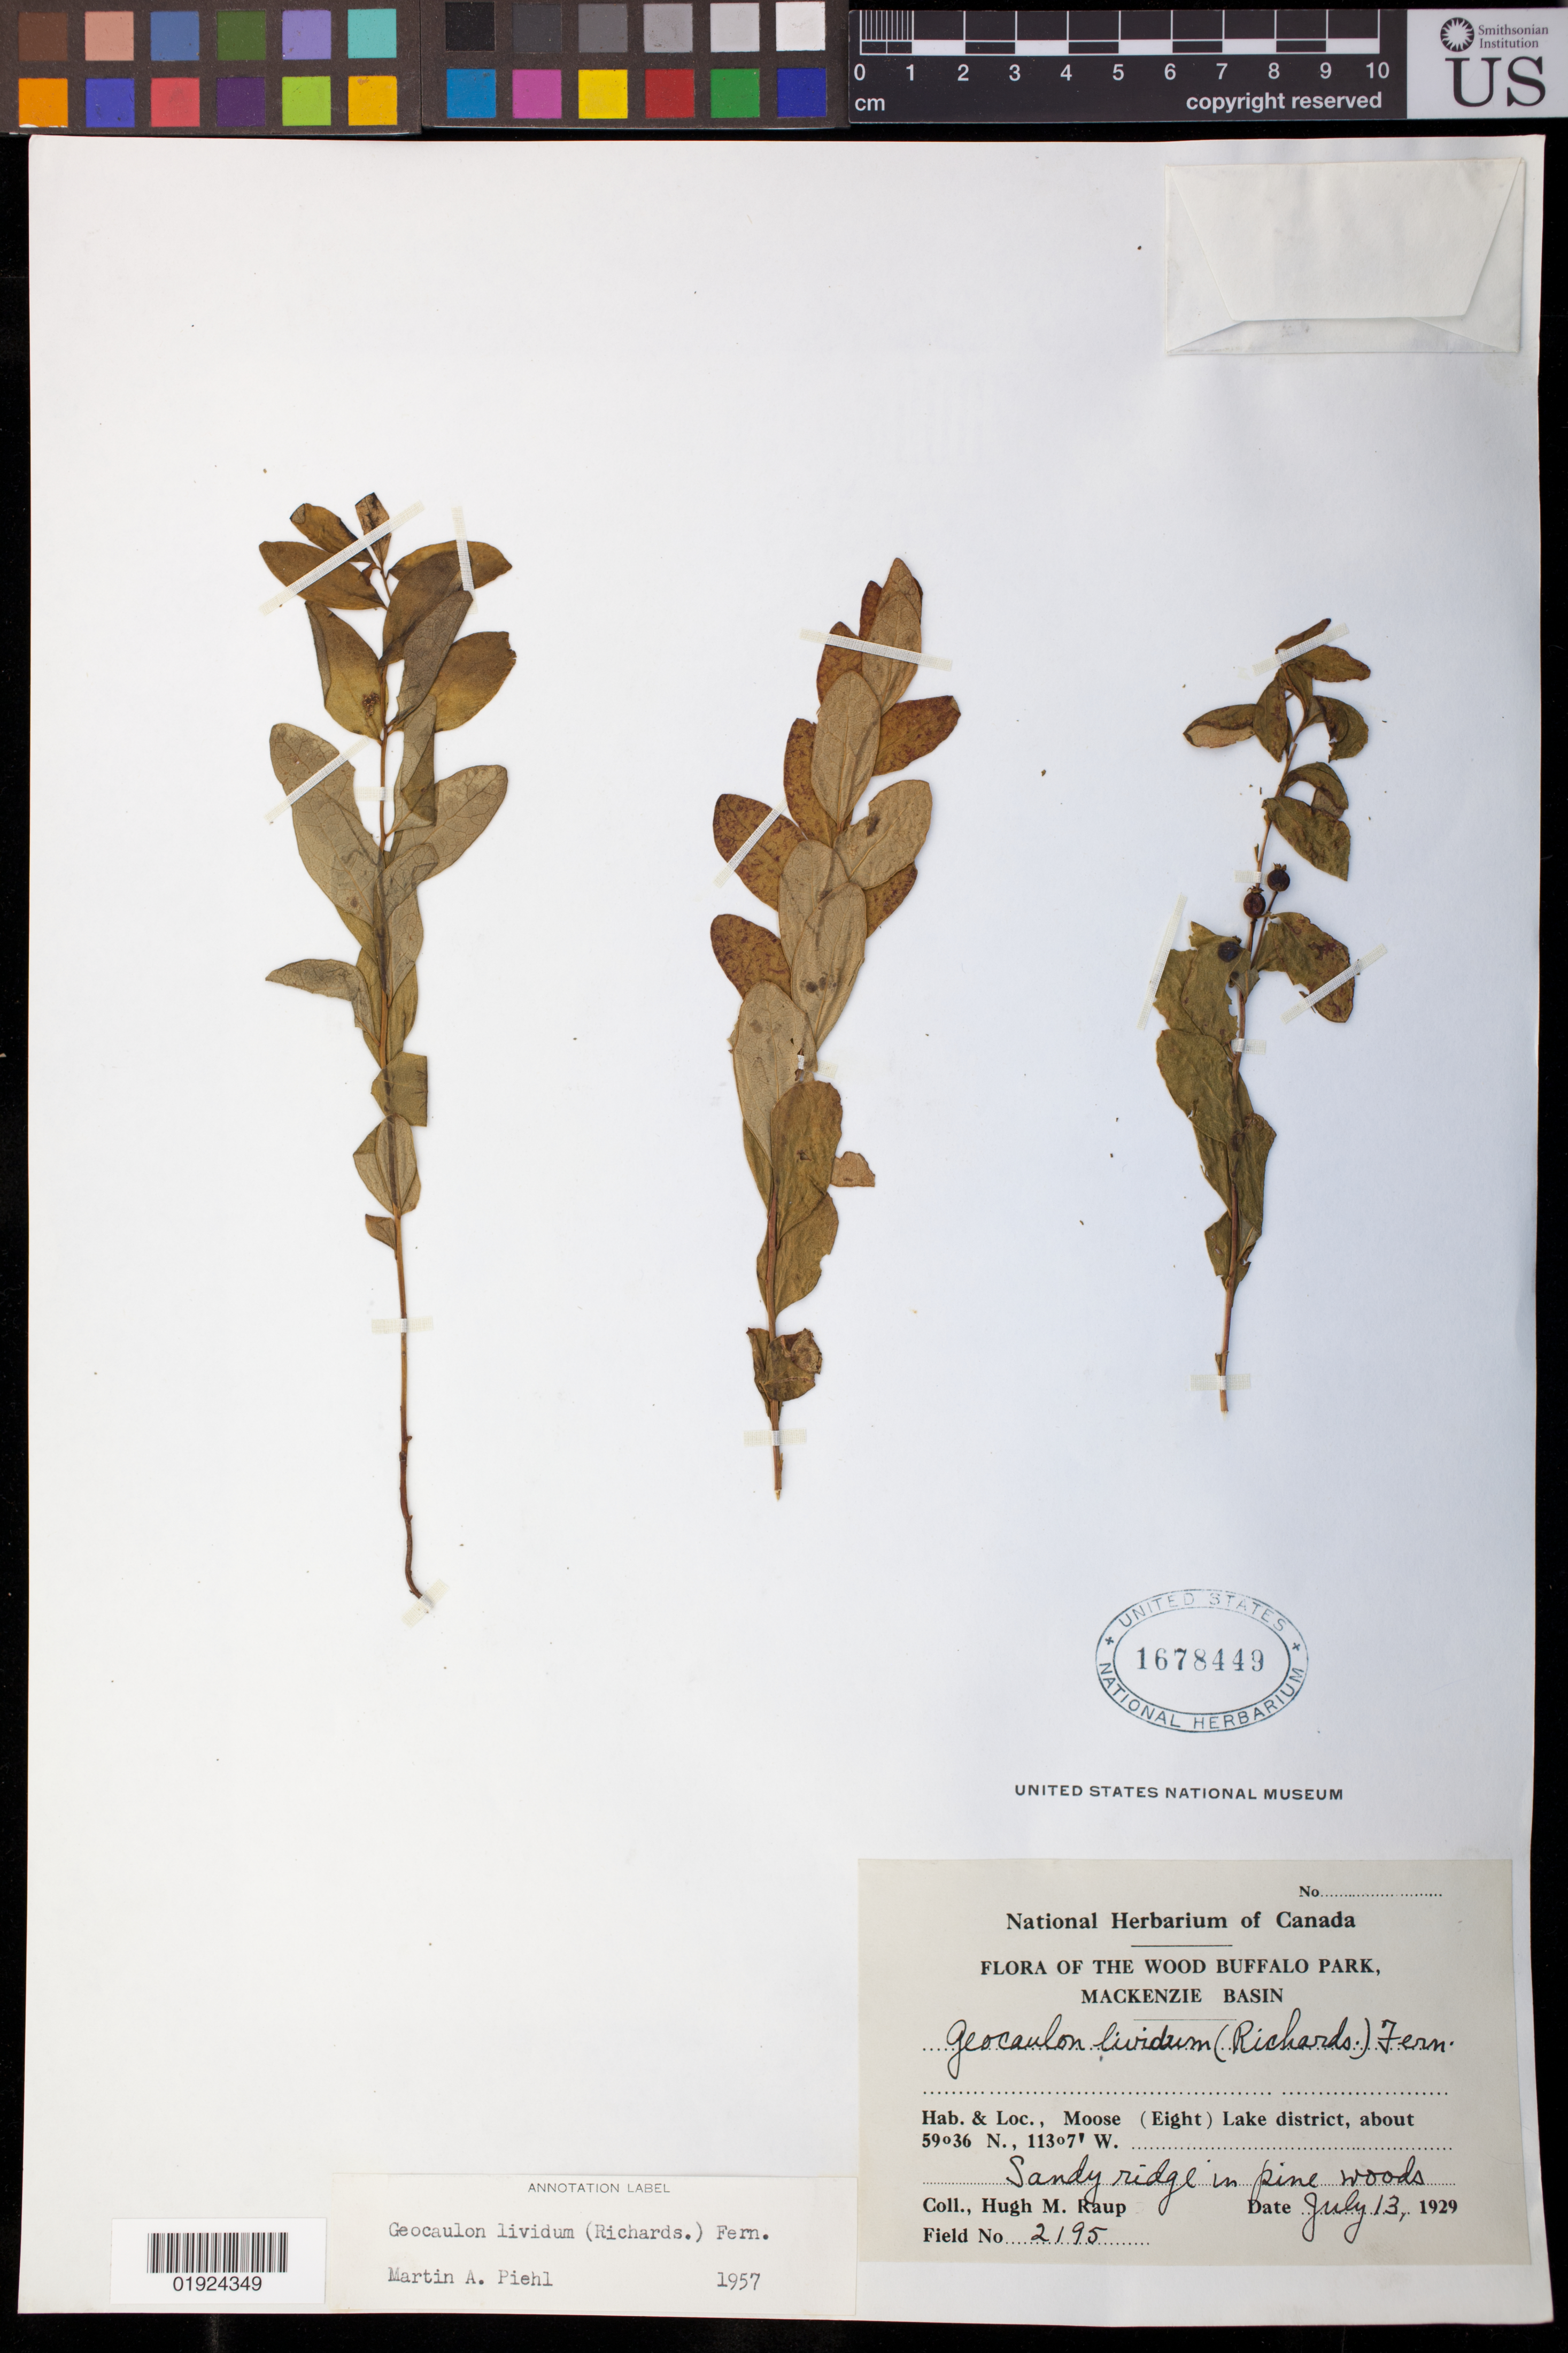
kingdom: Plantae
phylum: Tracheophyta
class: Magnoliopsida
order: Santalales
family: Comandraceae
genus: Comandra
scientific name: Comandra livida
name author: Richardson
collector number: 2195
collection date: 1929-07-13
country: Canada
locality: Wood Buffalo Park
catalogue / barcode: US 1678449